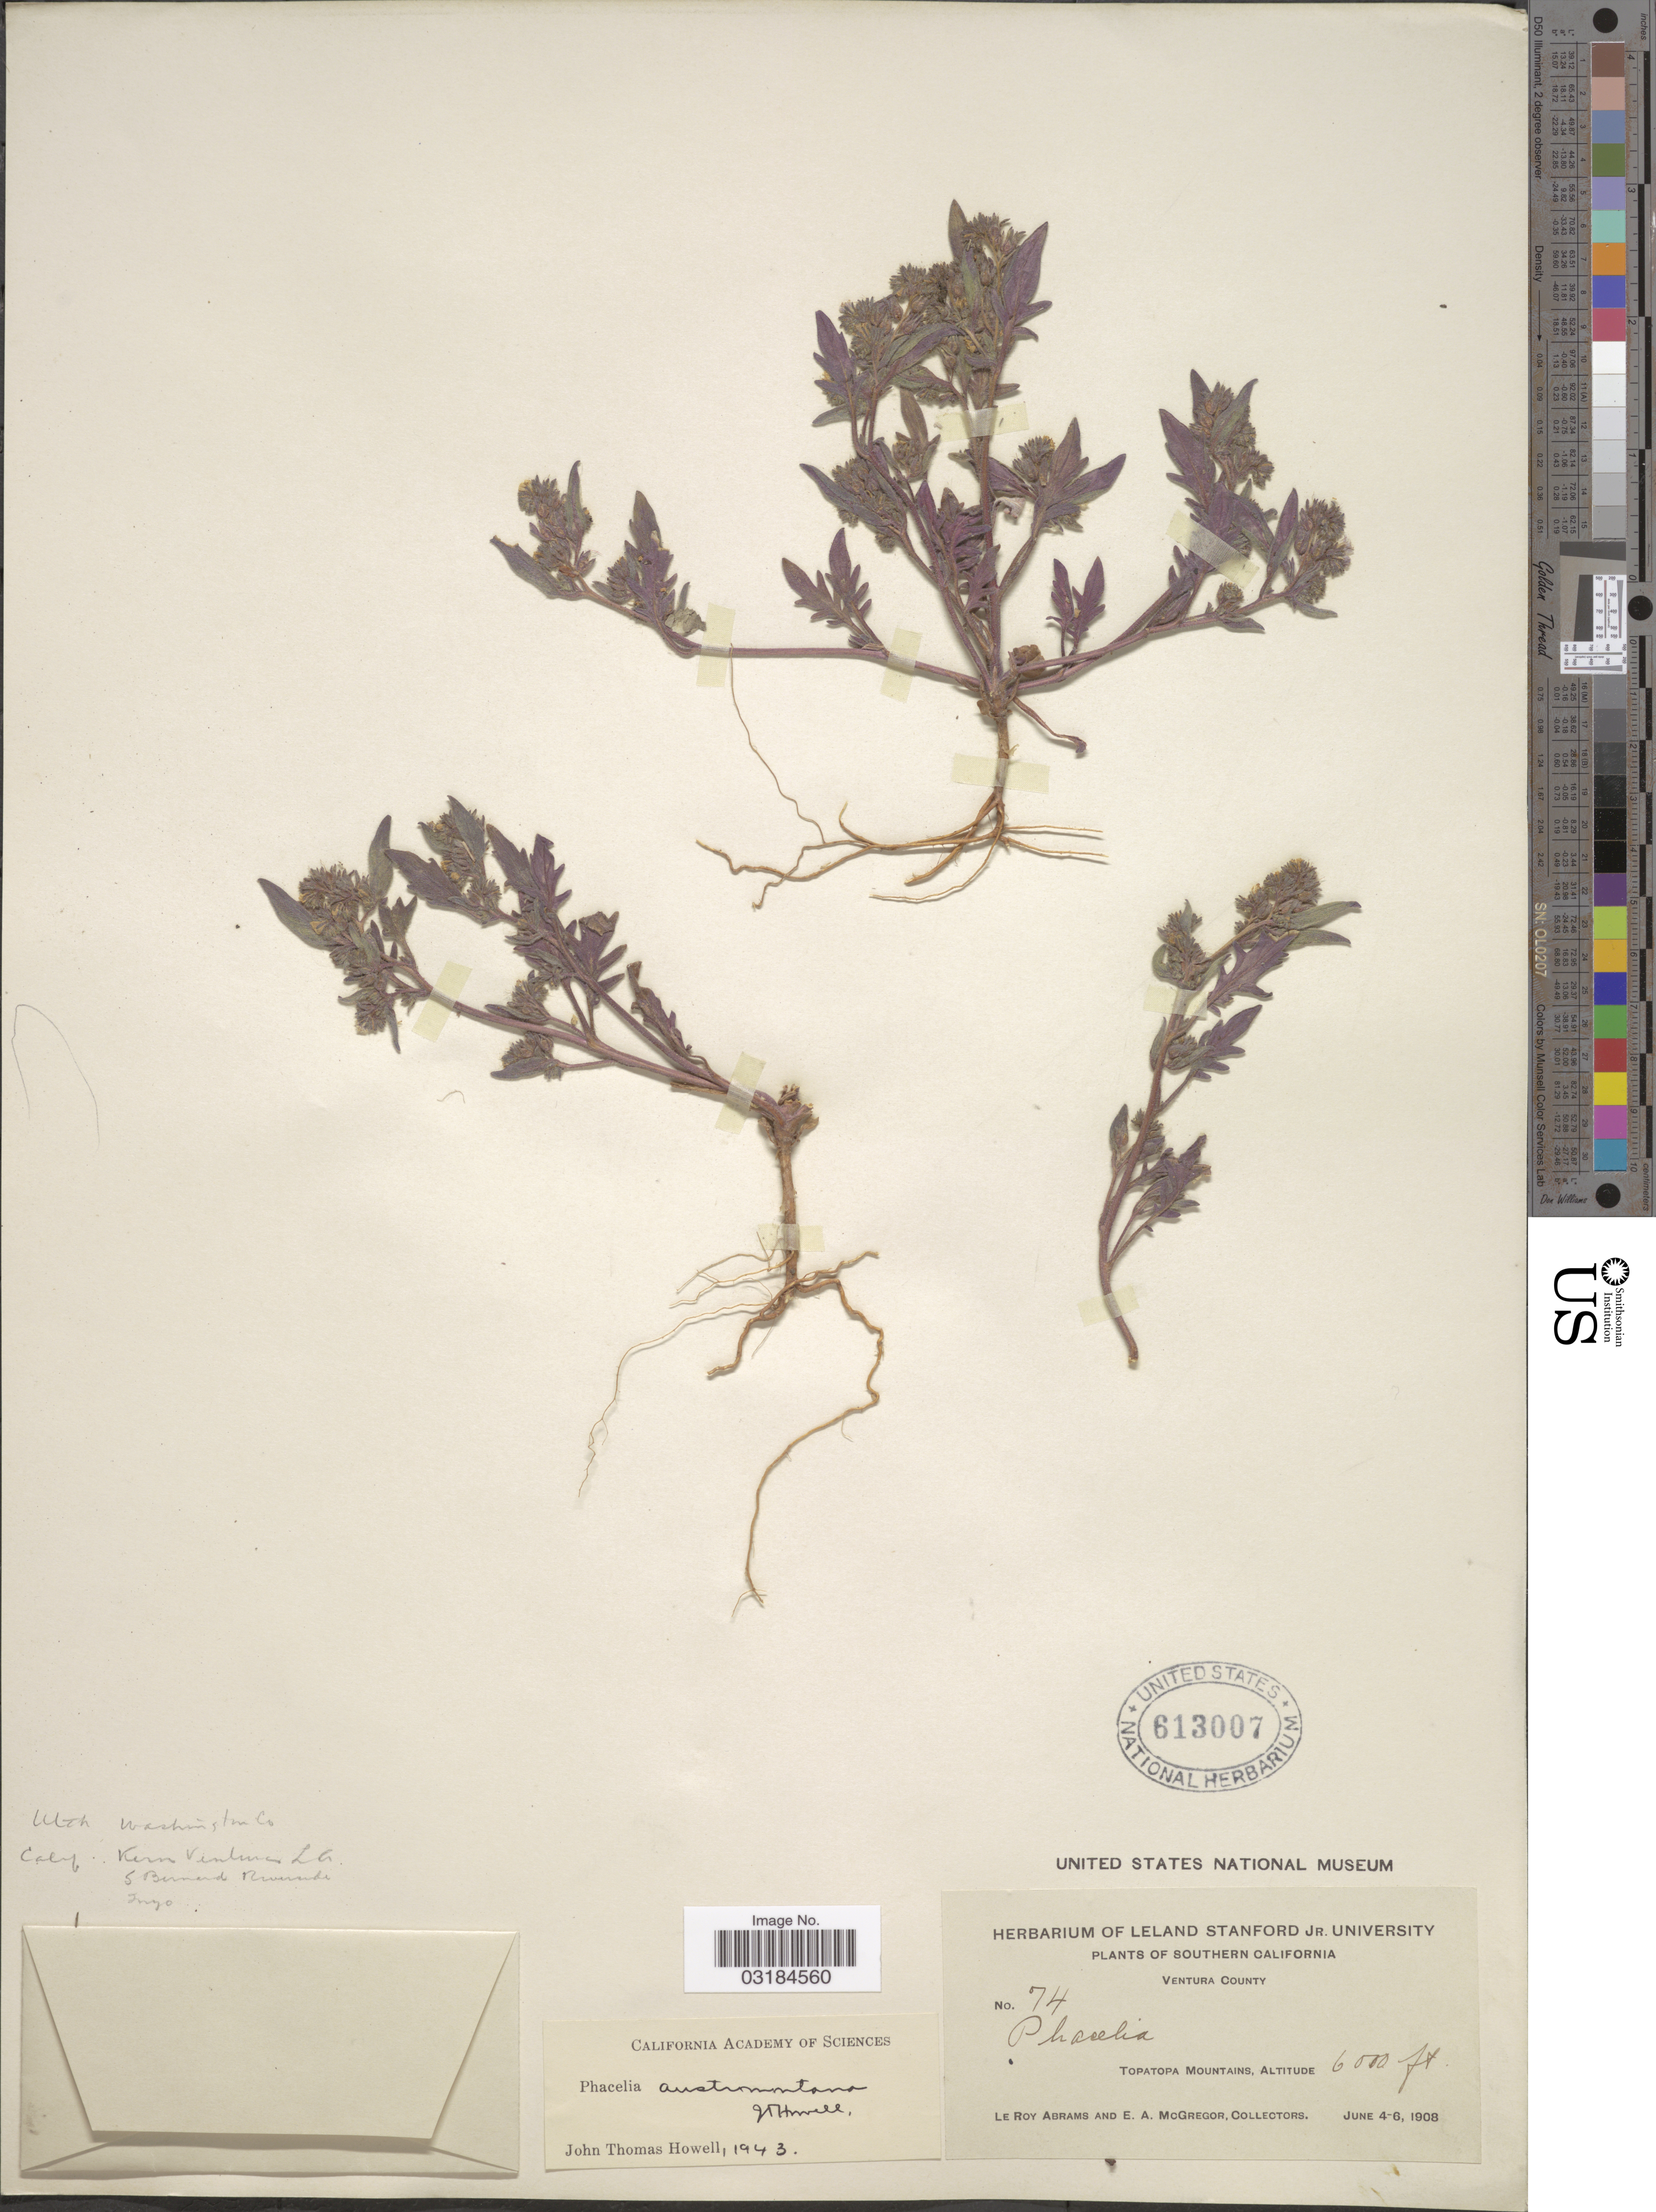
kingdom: Plantae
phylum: Tracheophyta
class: Magnoliopsida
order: Boraginales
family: Hydrophyllaceae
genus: Phacelia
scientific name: Phacelia austromontana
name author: J.T. Howell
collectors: L. Abrams & E. A. McGregor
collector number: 74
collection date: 1908-06-04/1908-06-06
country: United States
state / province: California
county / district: Ventura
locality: Southern California. Ventura County. Topatopa Mountains.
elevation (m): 1829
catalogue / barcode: US 913007